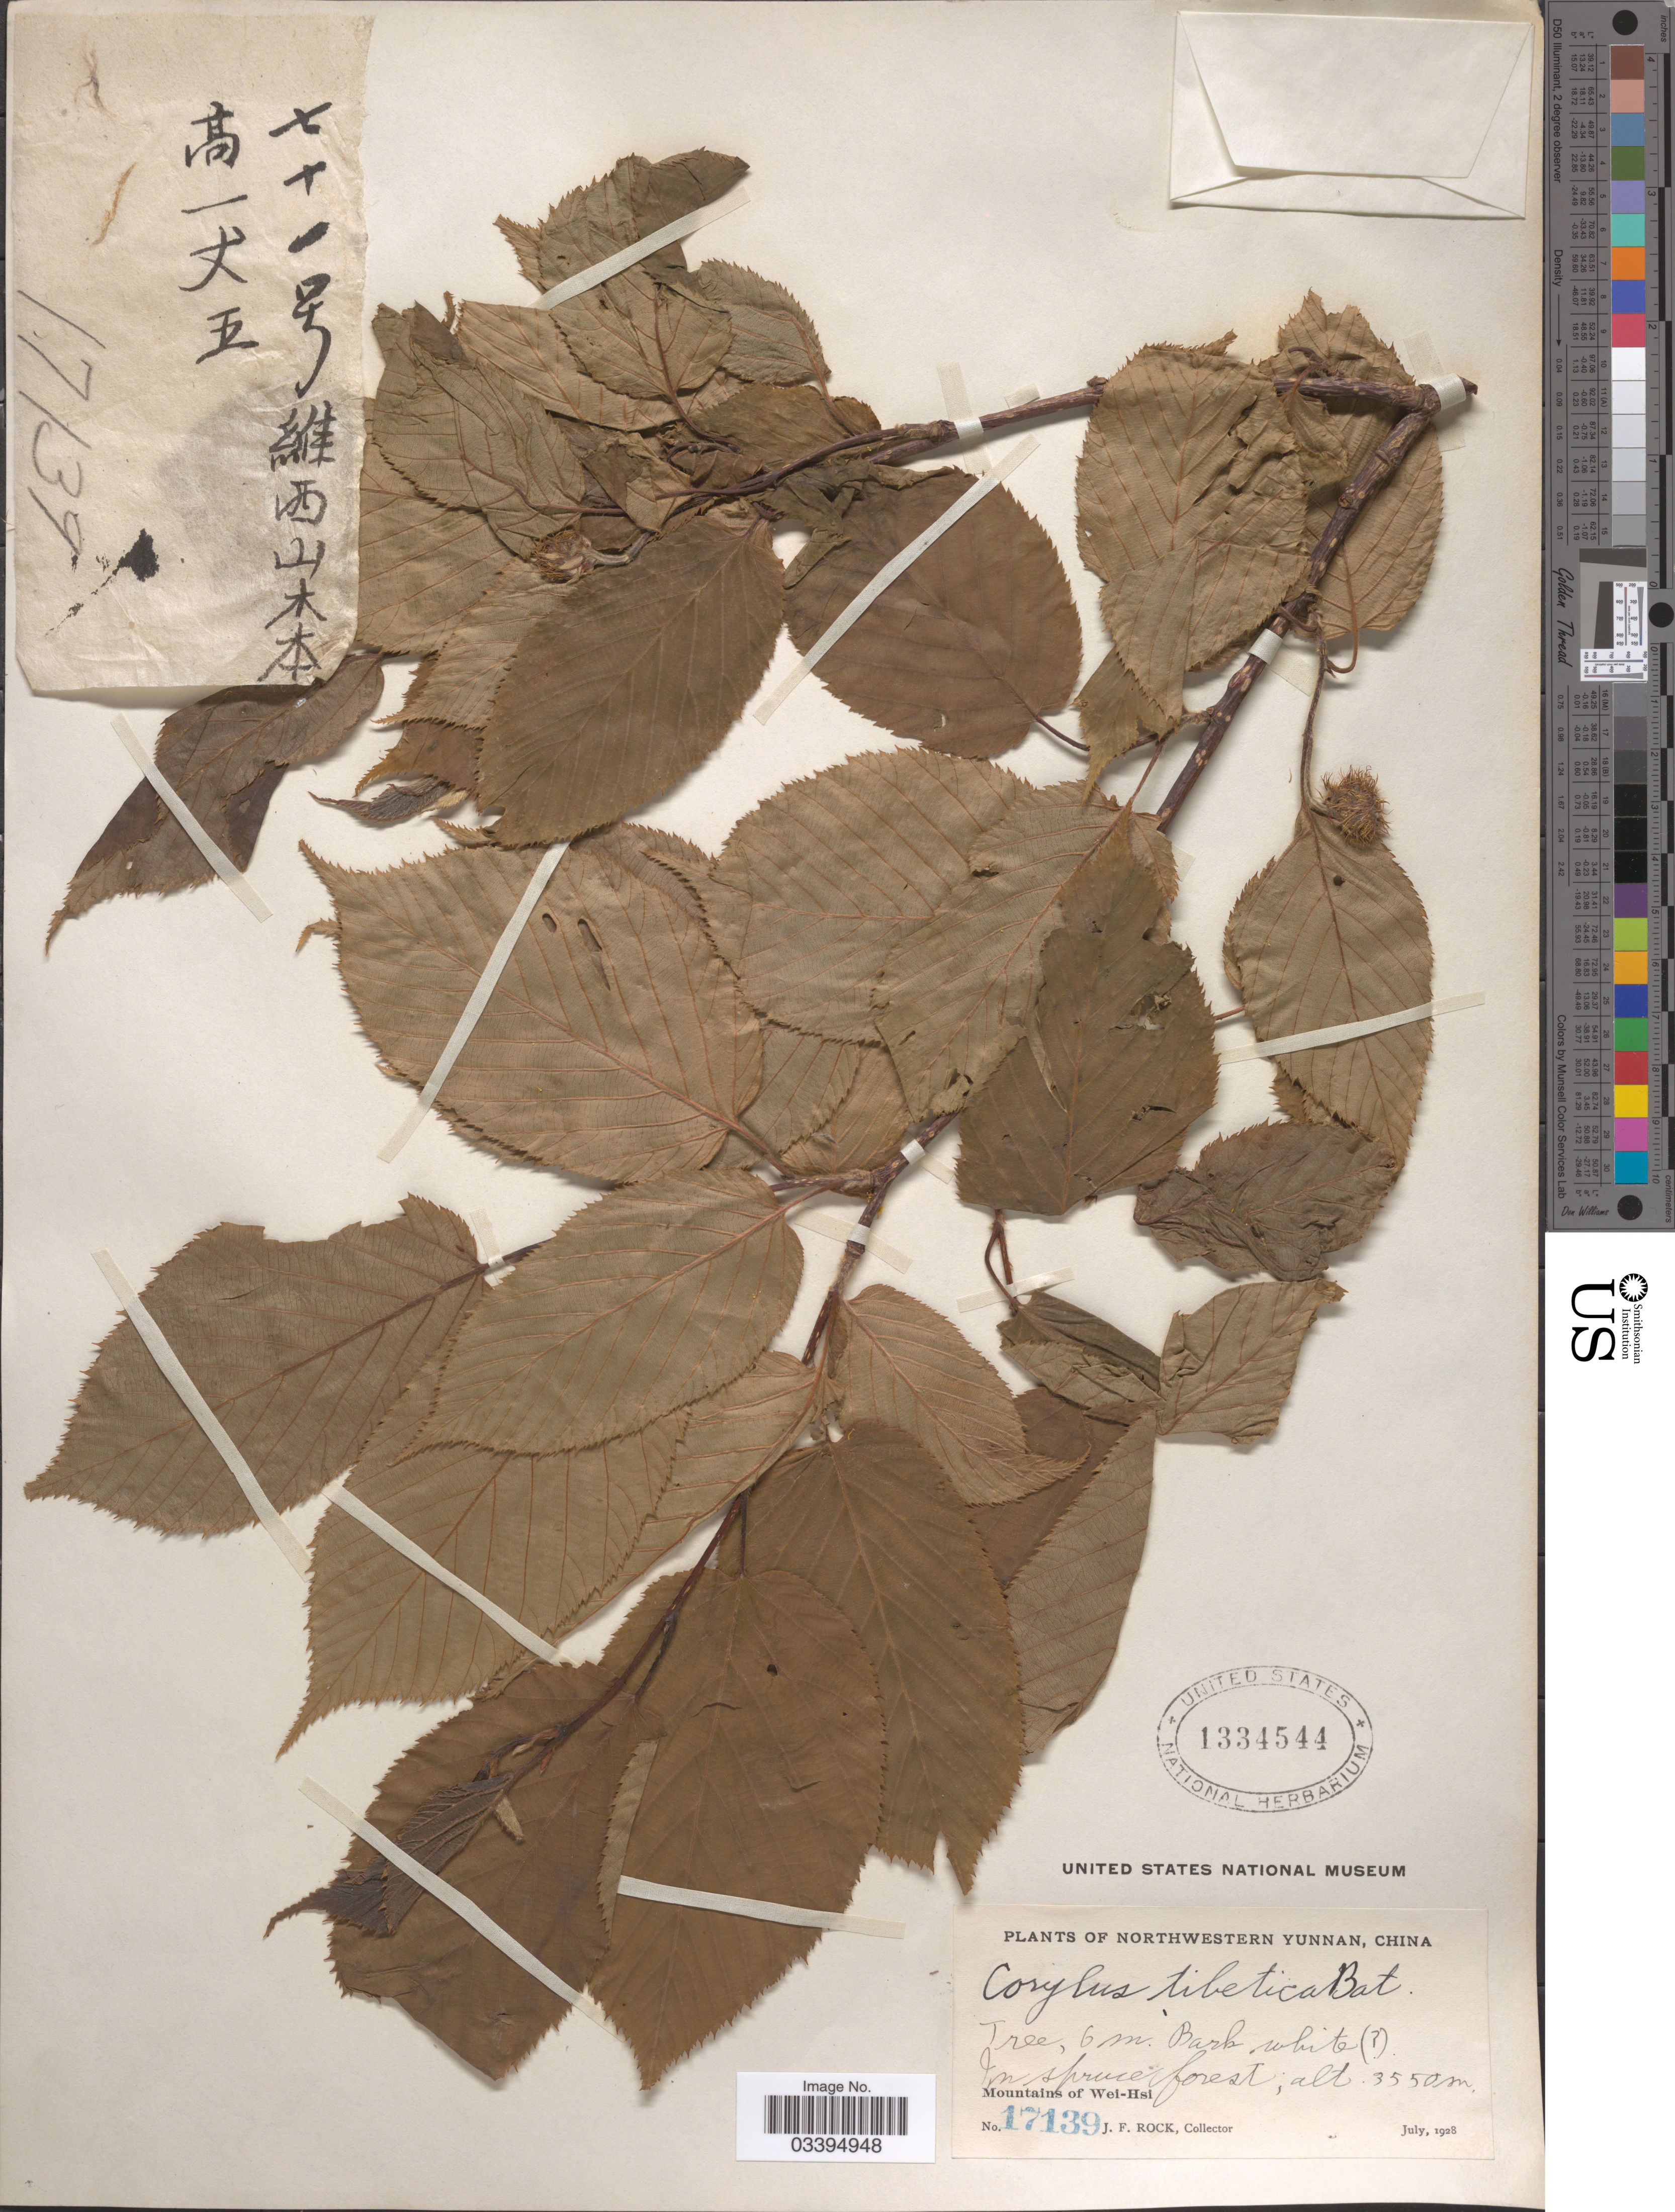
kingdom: Plantae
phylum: Tracheophyta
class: Magnoliopsida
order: Fagales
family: Betulaceae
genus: Corylus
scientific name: Corylus tibetica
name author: Batalin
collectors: J. Rock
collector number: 17139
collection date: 1928-07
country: China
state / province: Yunnan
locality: Northwestern Yunnan. Mountains of Wei-Hsi.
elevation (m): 3550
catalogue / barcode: US 1334544